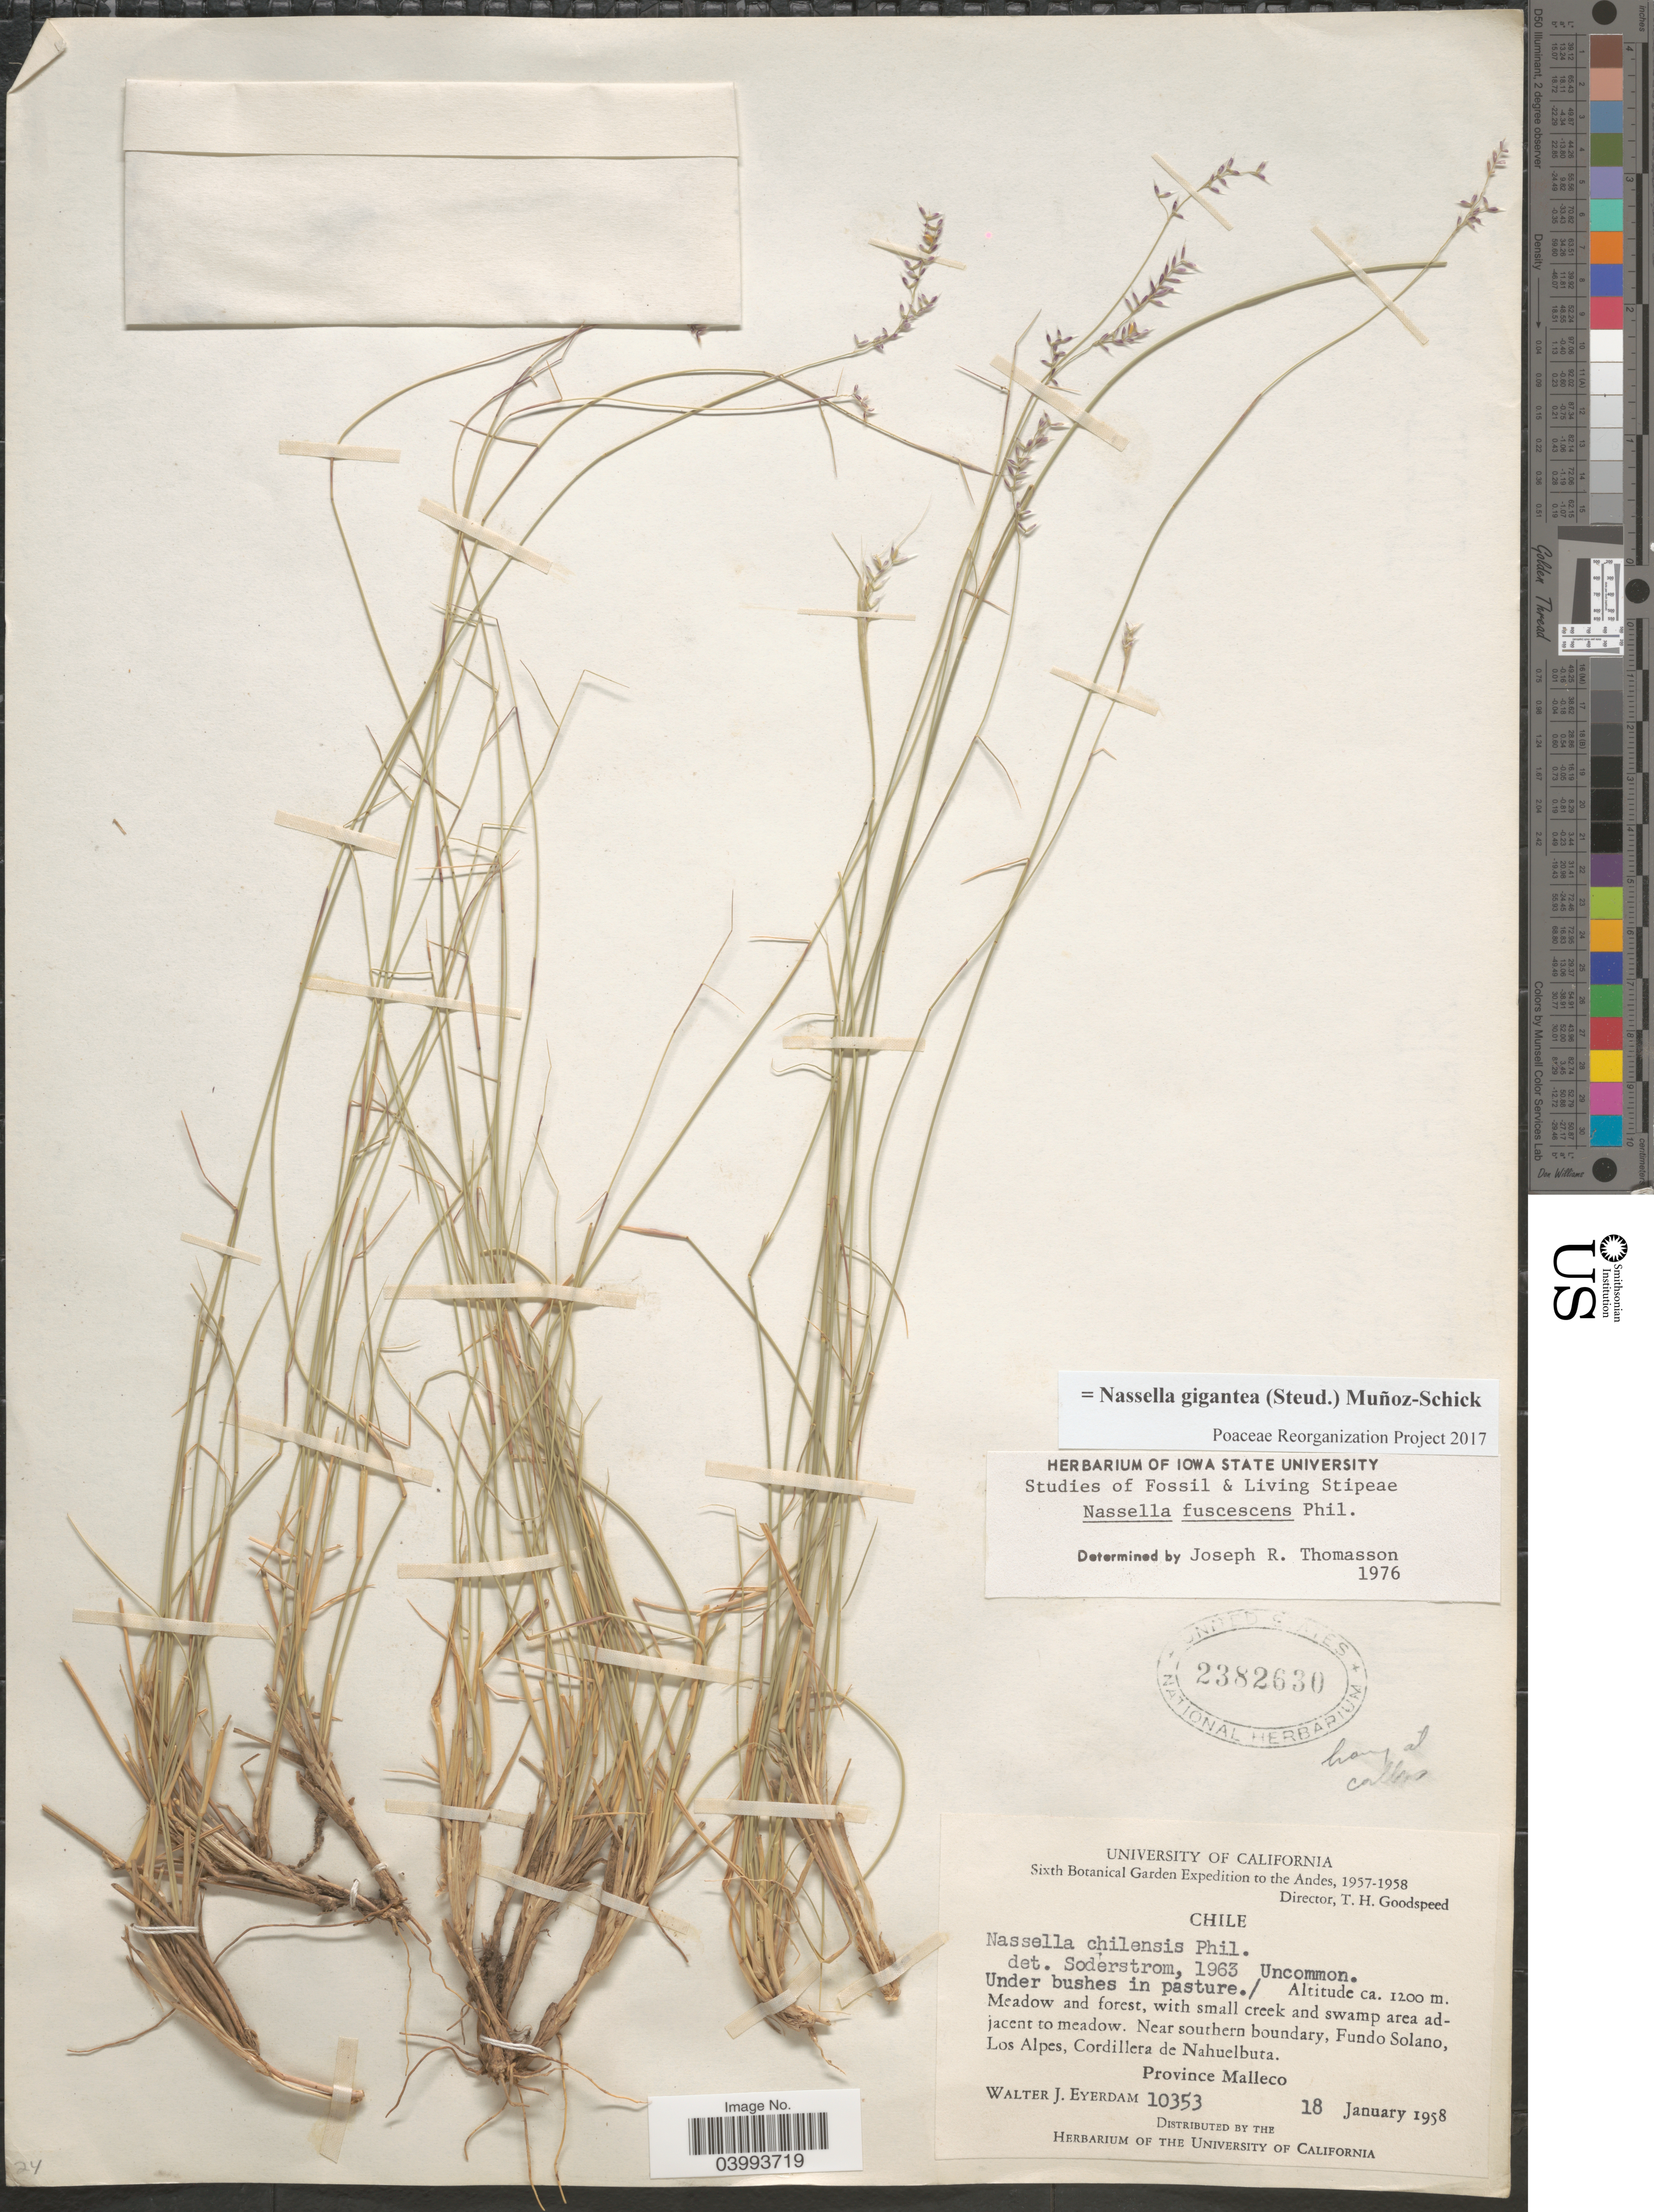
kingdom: Plantae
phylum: Tracheophyta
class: Liliopsida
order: Poales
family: Poaceae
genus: Nassella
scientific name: Nassella gigantea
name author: (Steud.) Muñoz-Schick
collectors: W. J. Eyerdam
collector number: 10353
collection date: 1958-01-18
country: Chile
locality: The Andes. Near southern boundary, Fundo Solano, Los Alpes, Cordillera de Nahuelbuta. Province Malleco.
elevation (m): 1200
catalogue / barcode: US 2382630